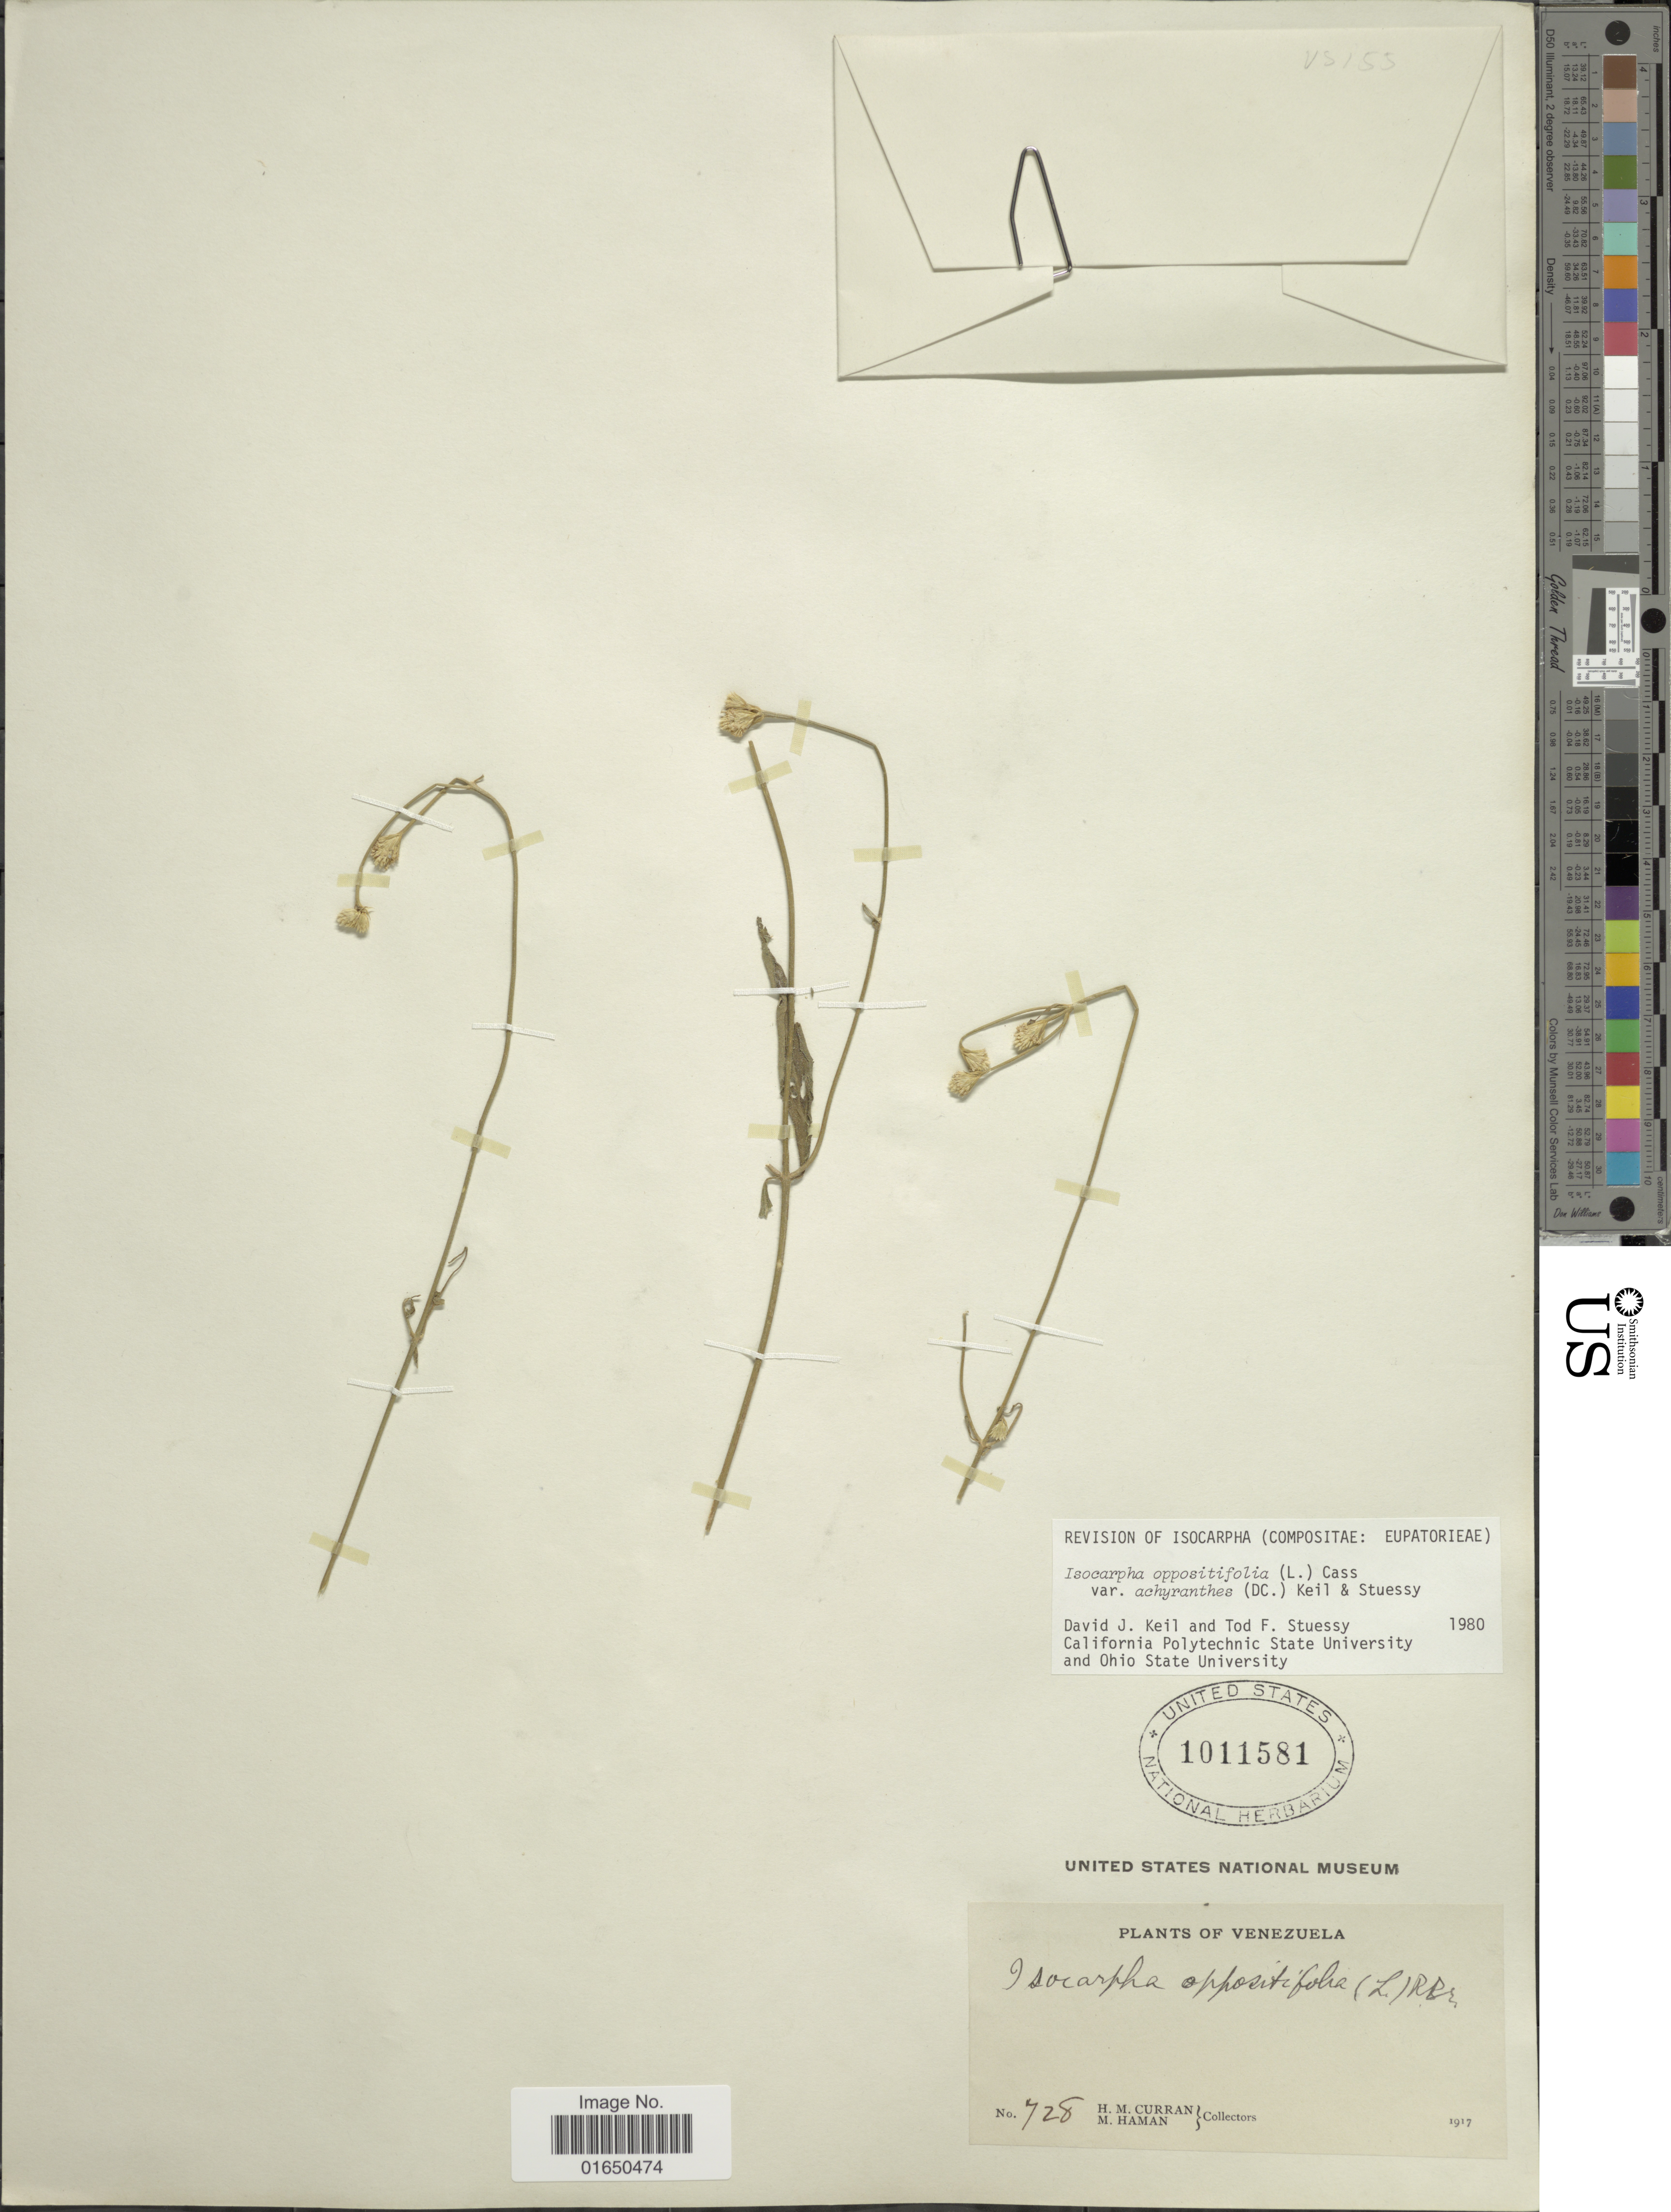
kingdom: Plantae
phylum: Tracheophyta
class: Magnoliopsida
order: Asterales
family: Asteraceae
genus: Isocarpha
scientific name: Isocarpha oppositifolia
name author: (L.) Cass.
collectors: H. M. Curran & M. Haman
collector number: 728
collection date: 1917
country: Venezuela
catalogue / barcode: US 1011581